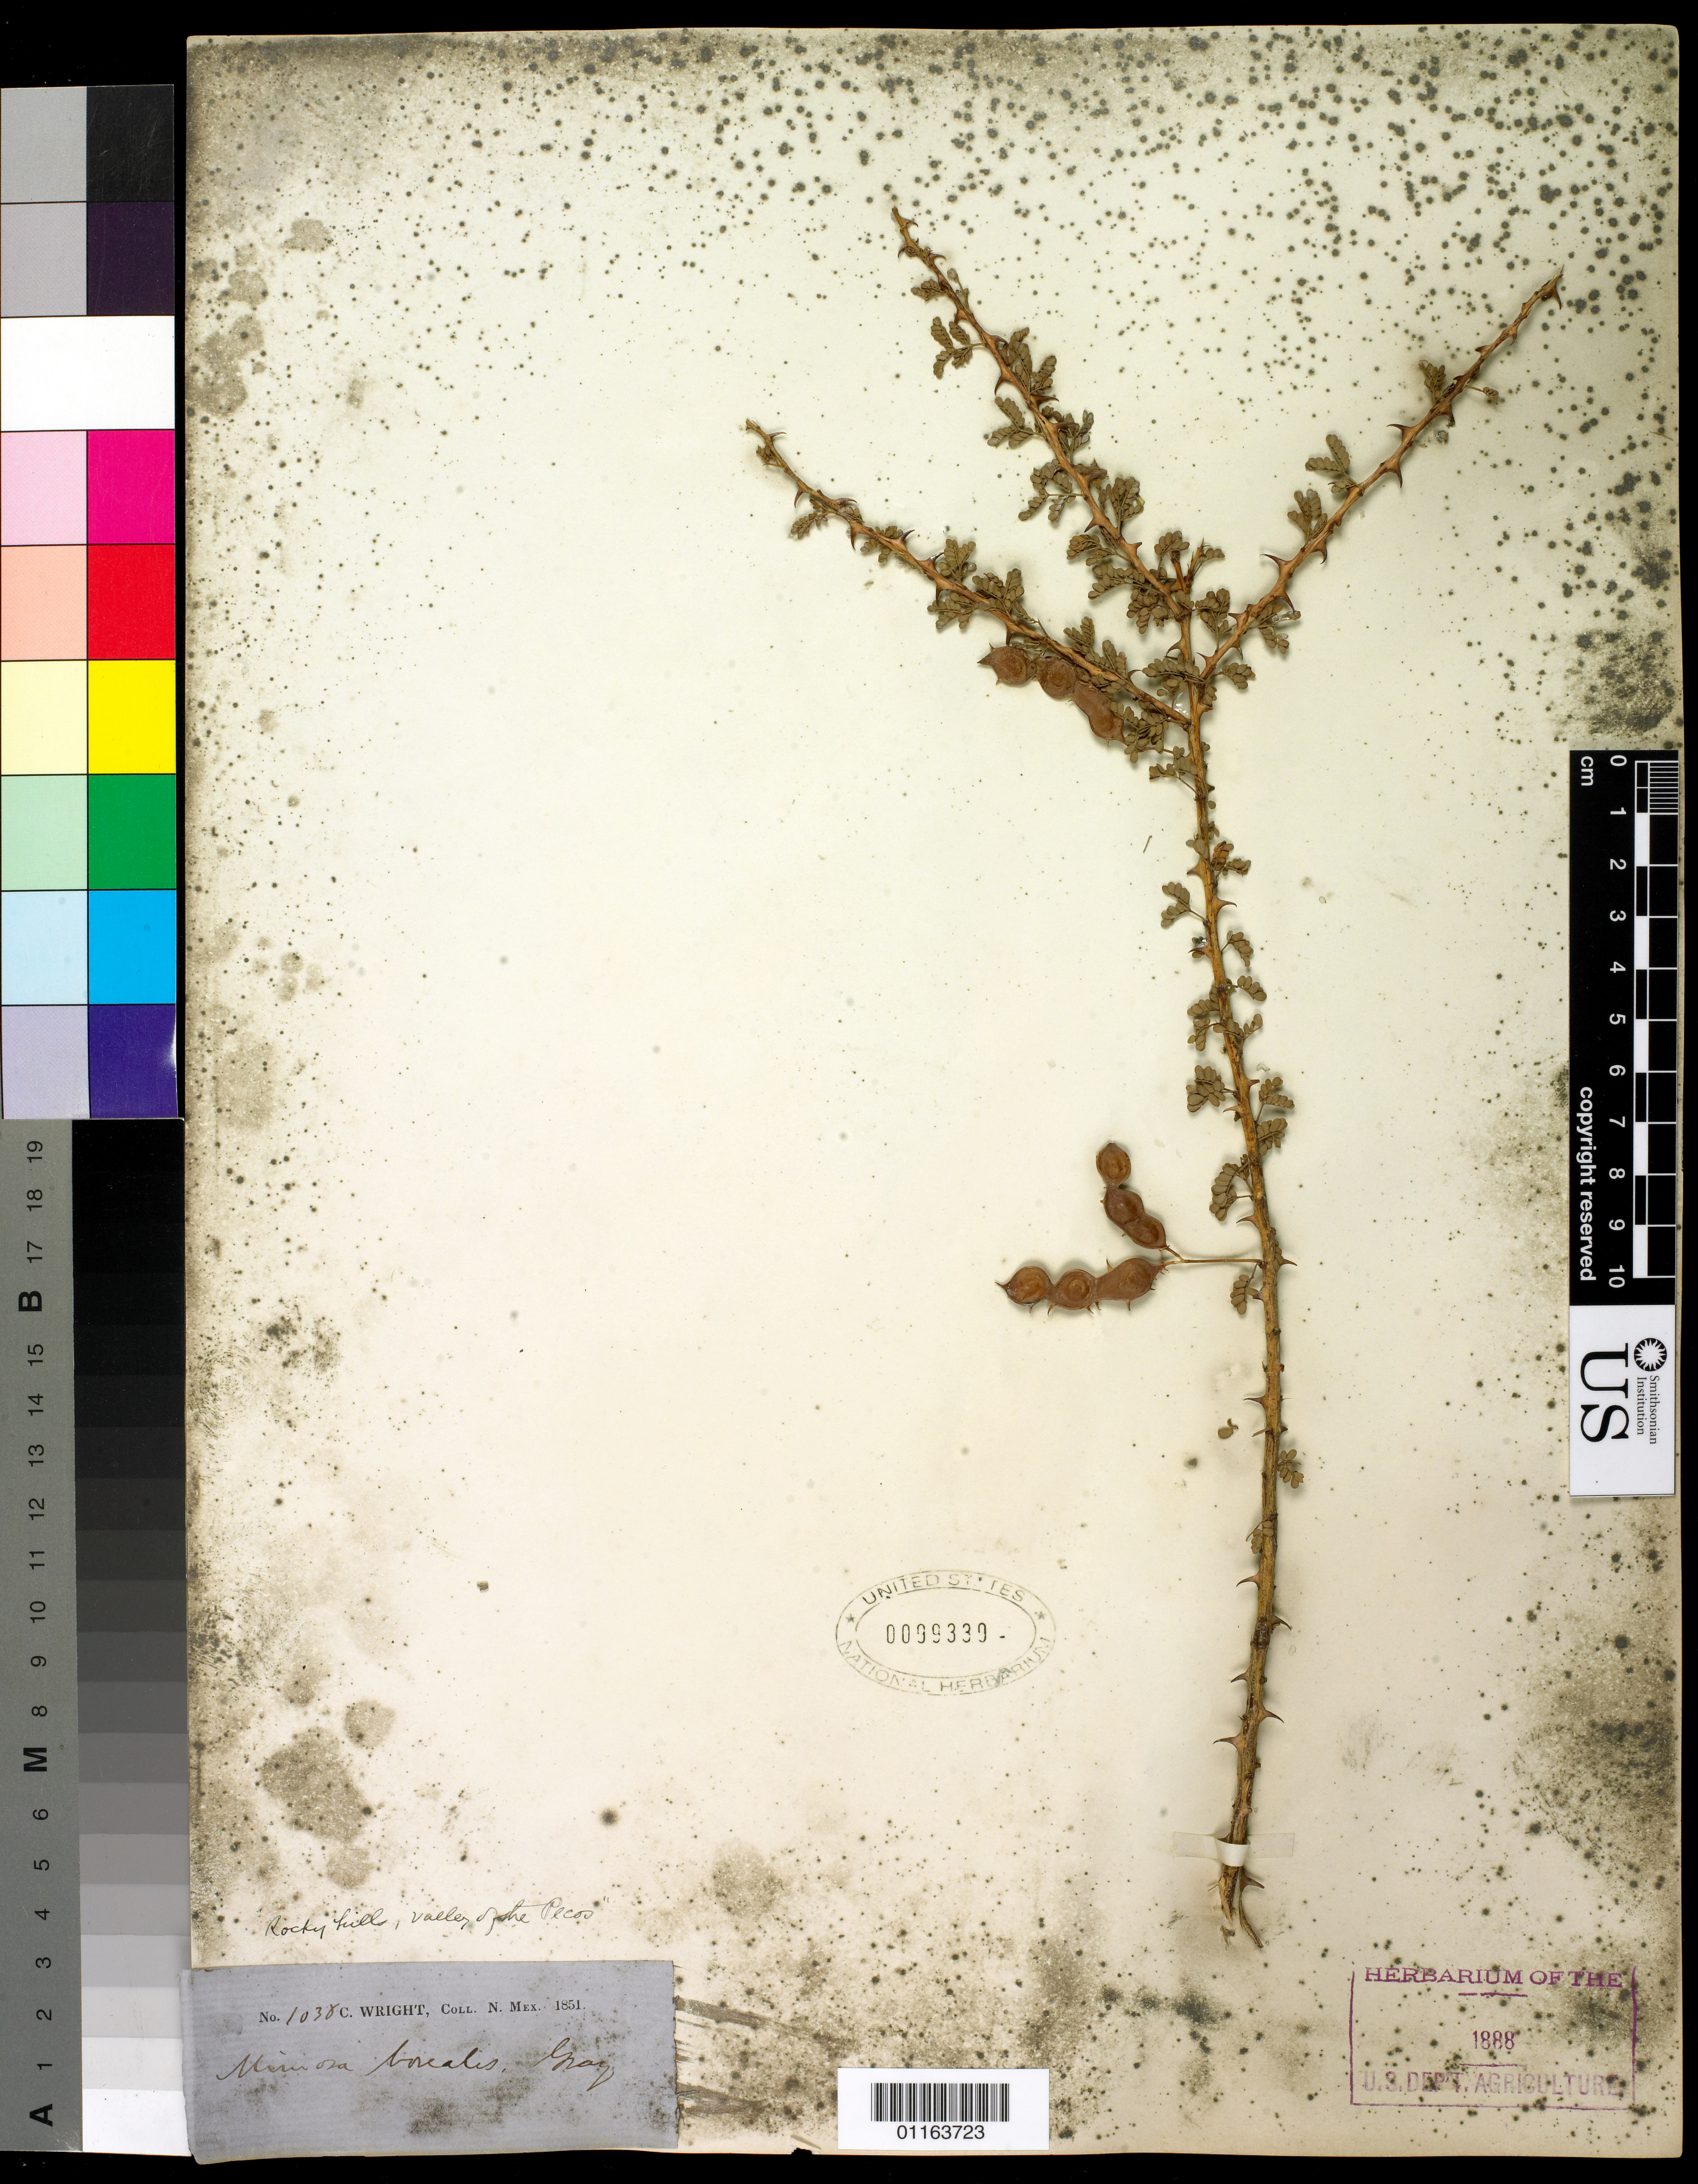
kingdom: Plantae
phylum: Tracheophyta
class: Magnoliopsida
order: Fabales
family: Fabaceae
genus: Mimosa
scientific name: Mimosa borealis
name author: A. Gray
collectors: C. Wright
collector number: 1038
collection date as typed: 1851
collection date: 1851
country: United States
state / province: New Mexico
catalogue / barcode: US 99339